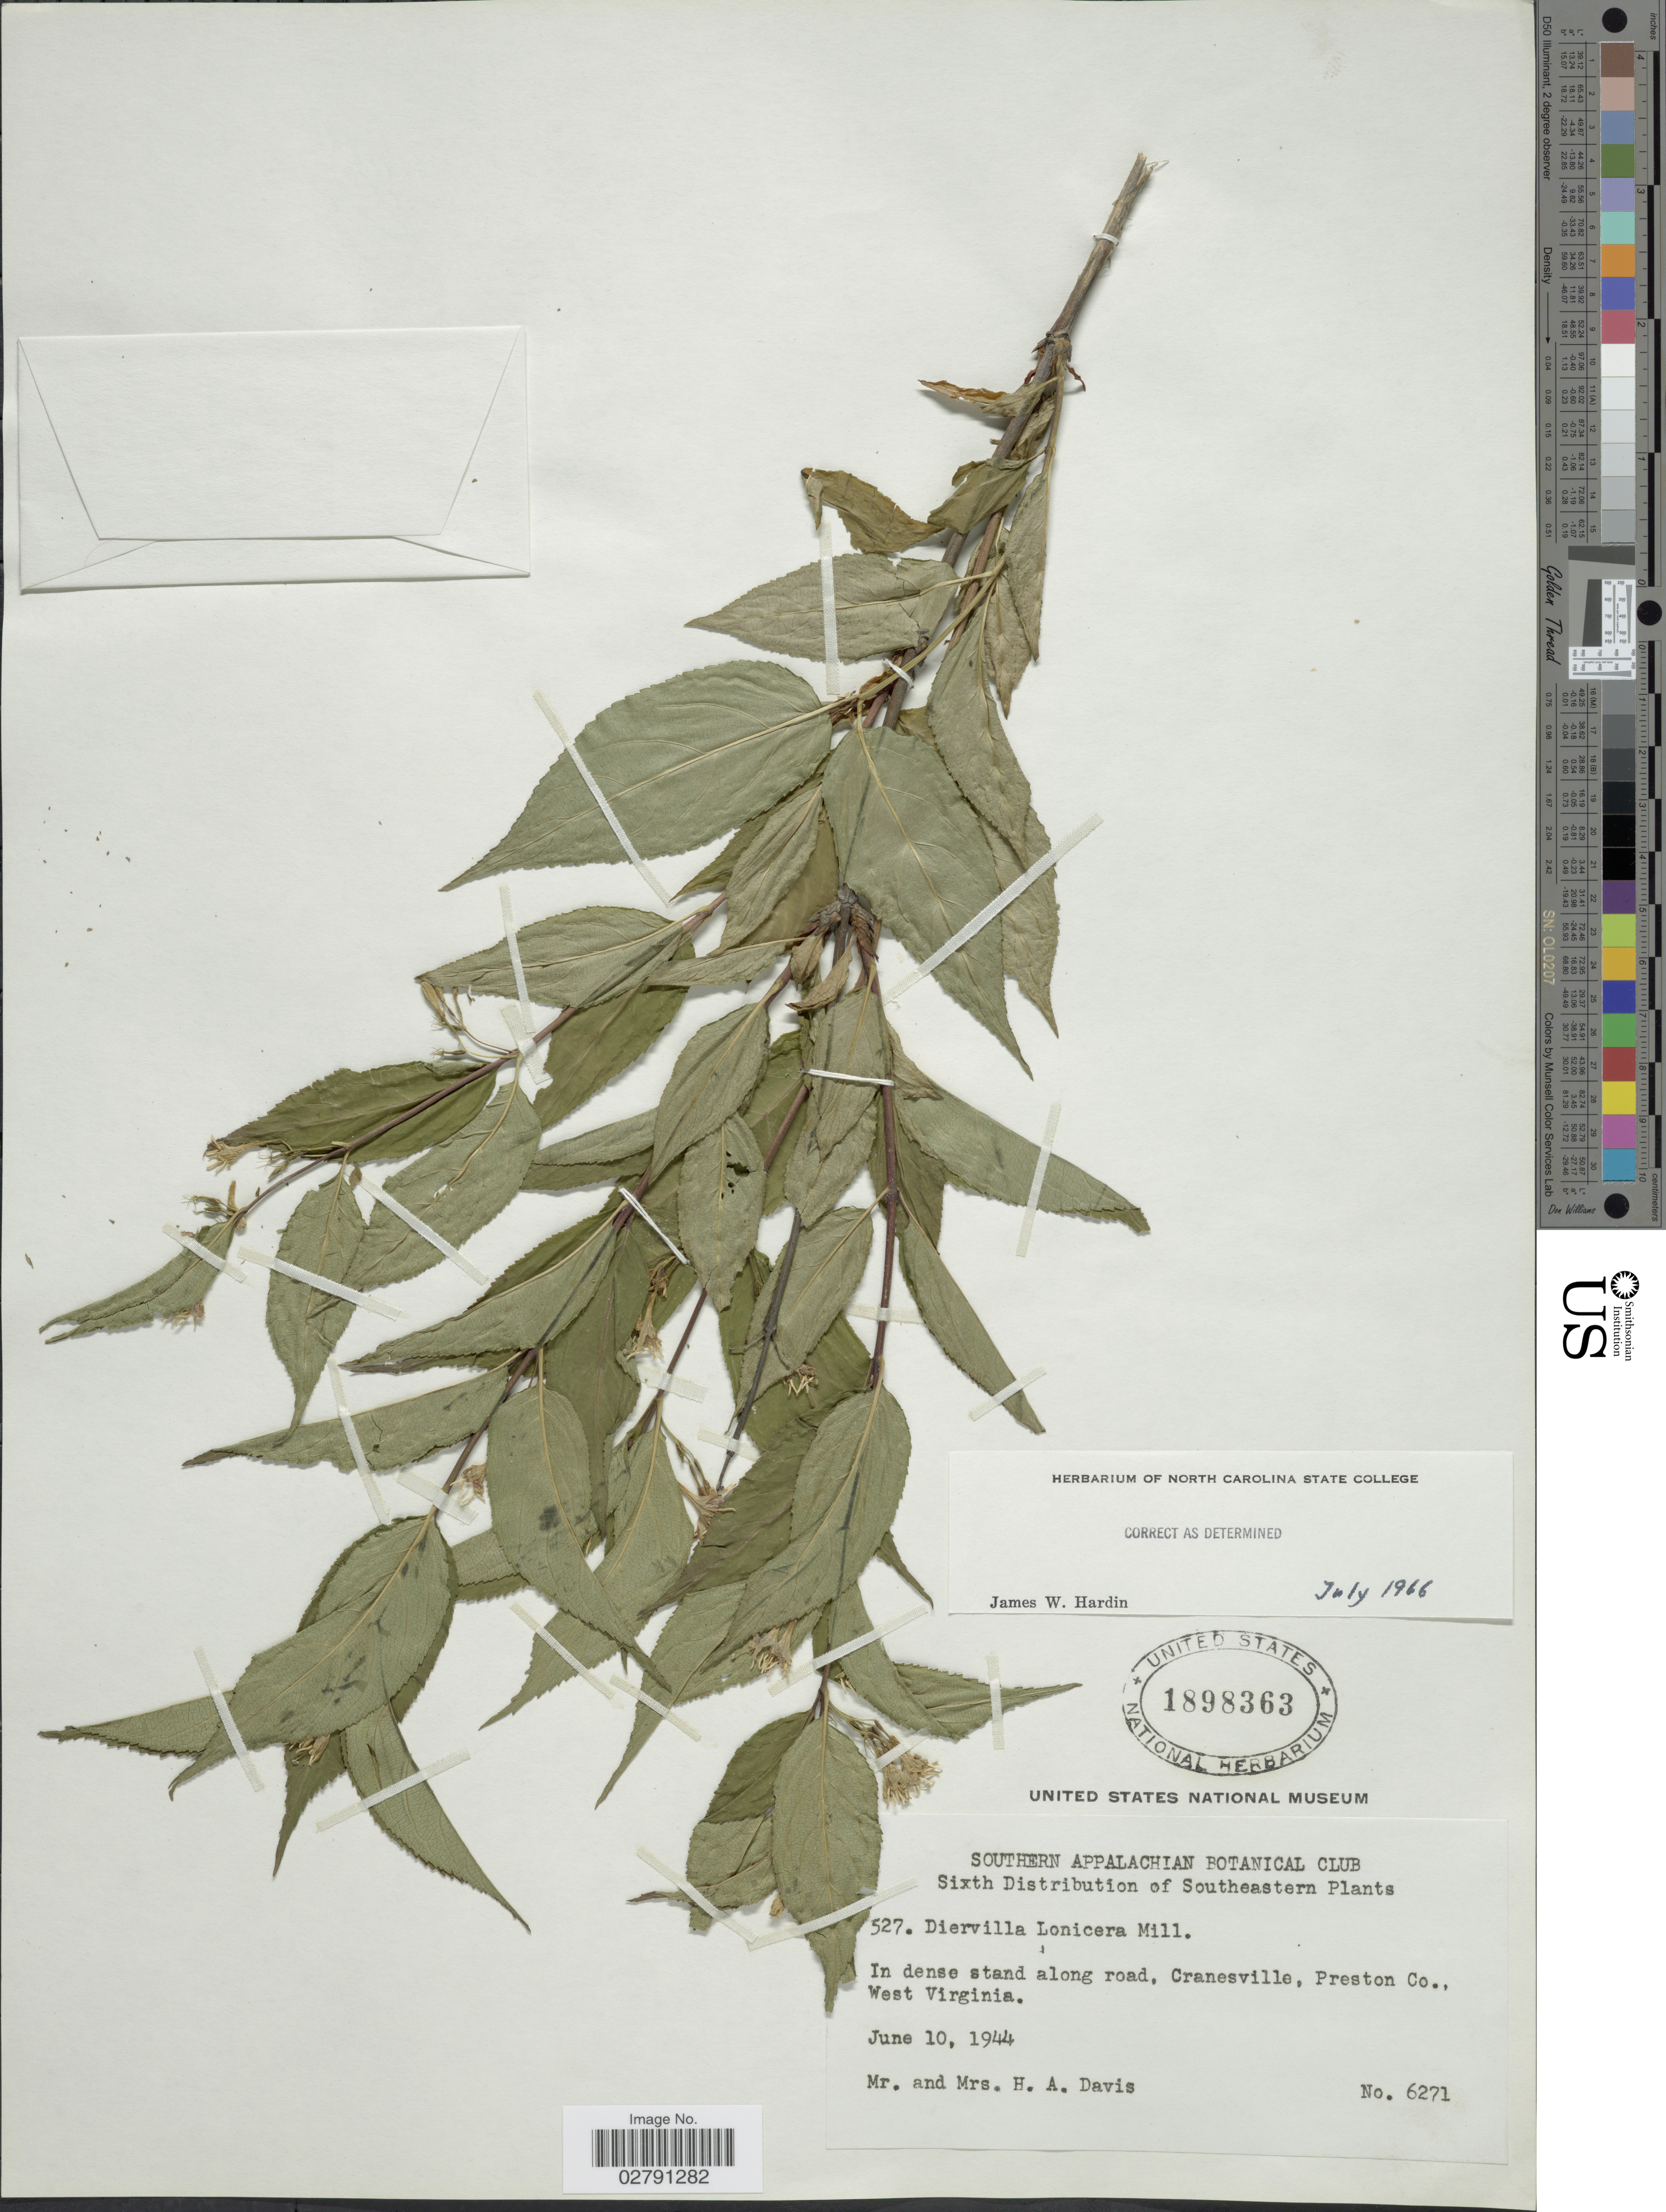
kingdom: Plantae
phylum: Tracheophyta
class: Magnoliopsida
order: Dipsacales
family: Caprifoliaceae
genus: Diervilla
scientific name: Diervilla lonicera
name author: Mill.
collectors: H. Davis & H. Davis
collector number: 6271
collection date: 1944-06-10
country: United States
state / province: West Virginia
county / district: Preston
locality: In dense stand along road, Cranesville, Preston Co.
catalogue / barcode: US 1898363